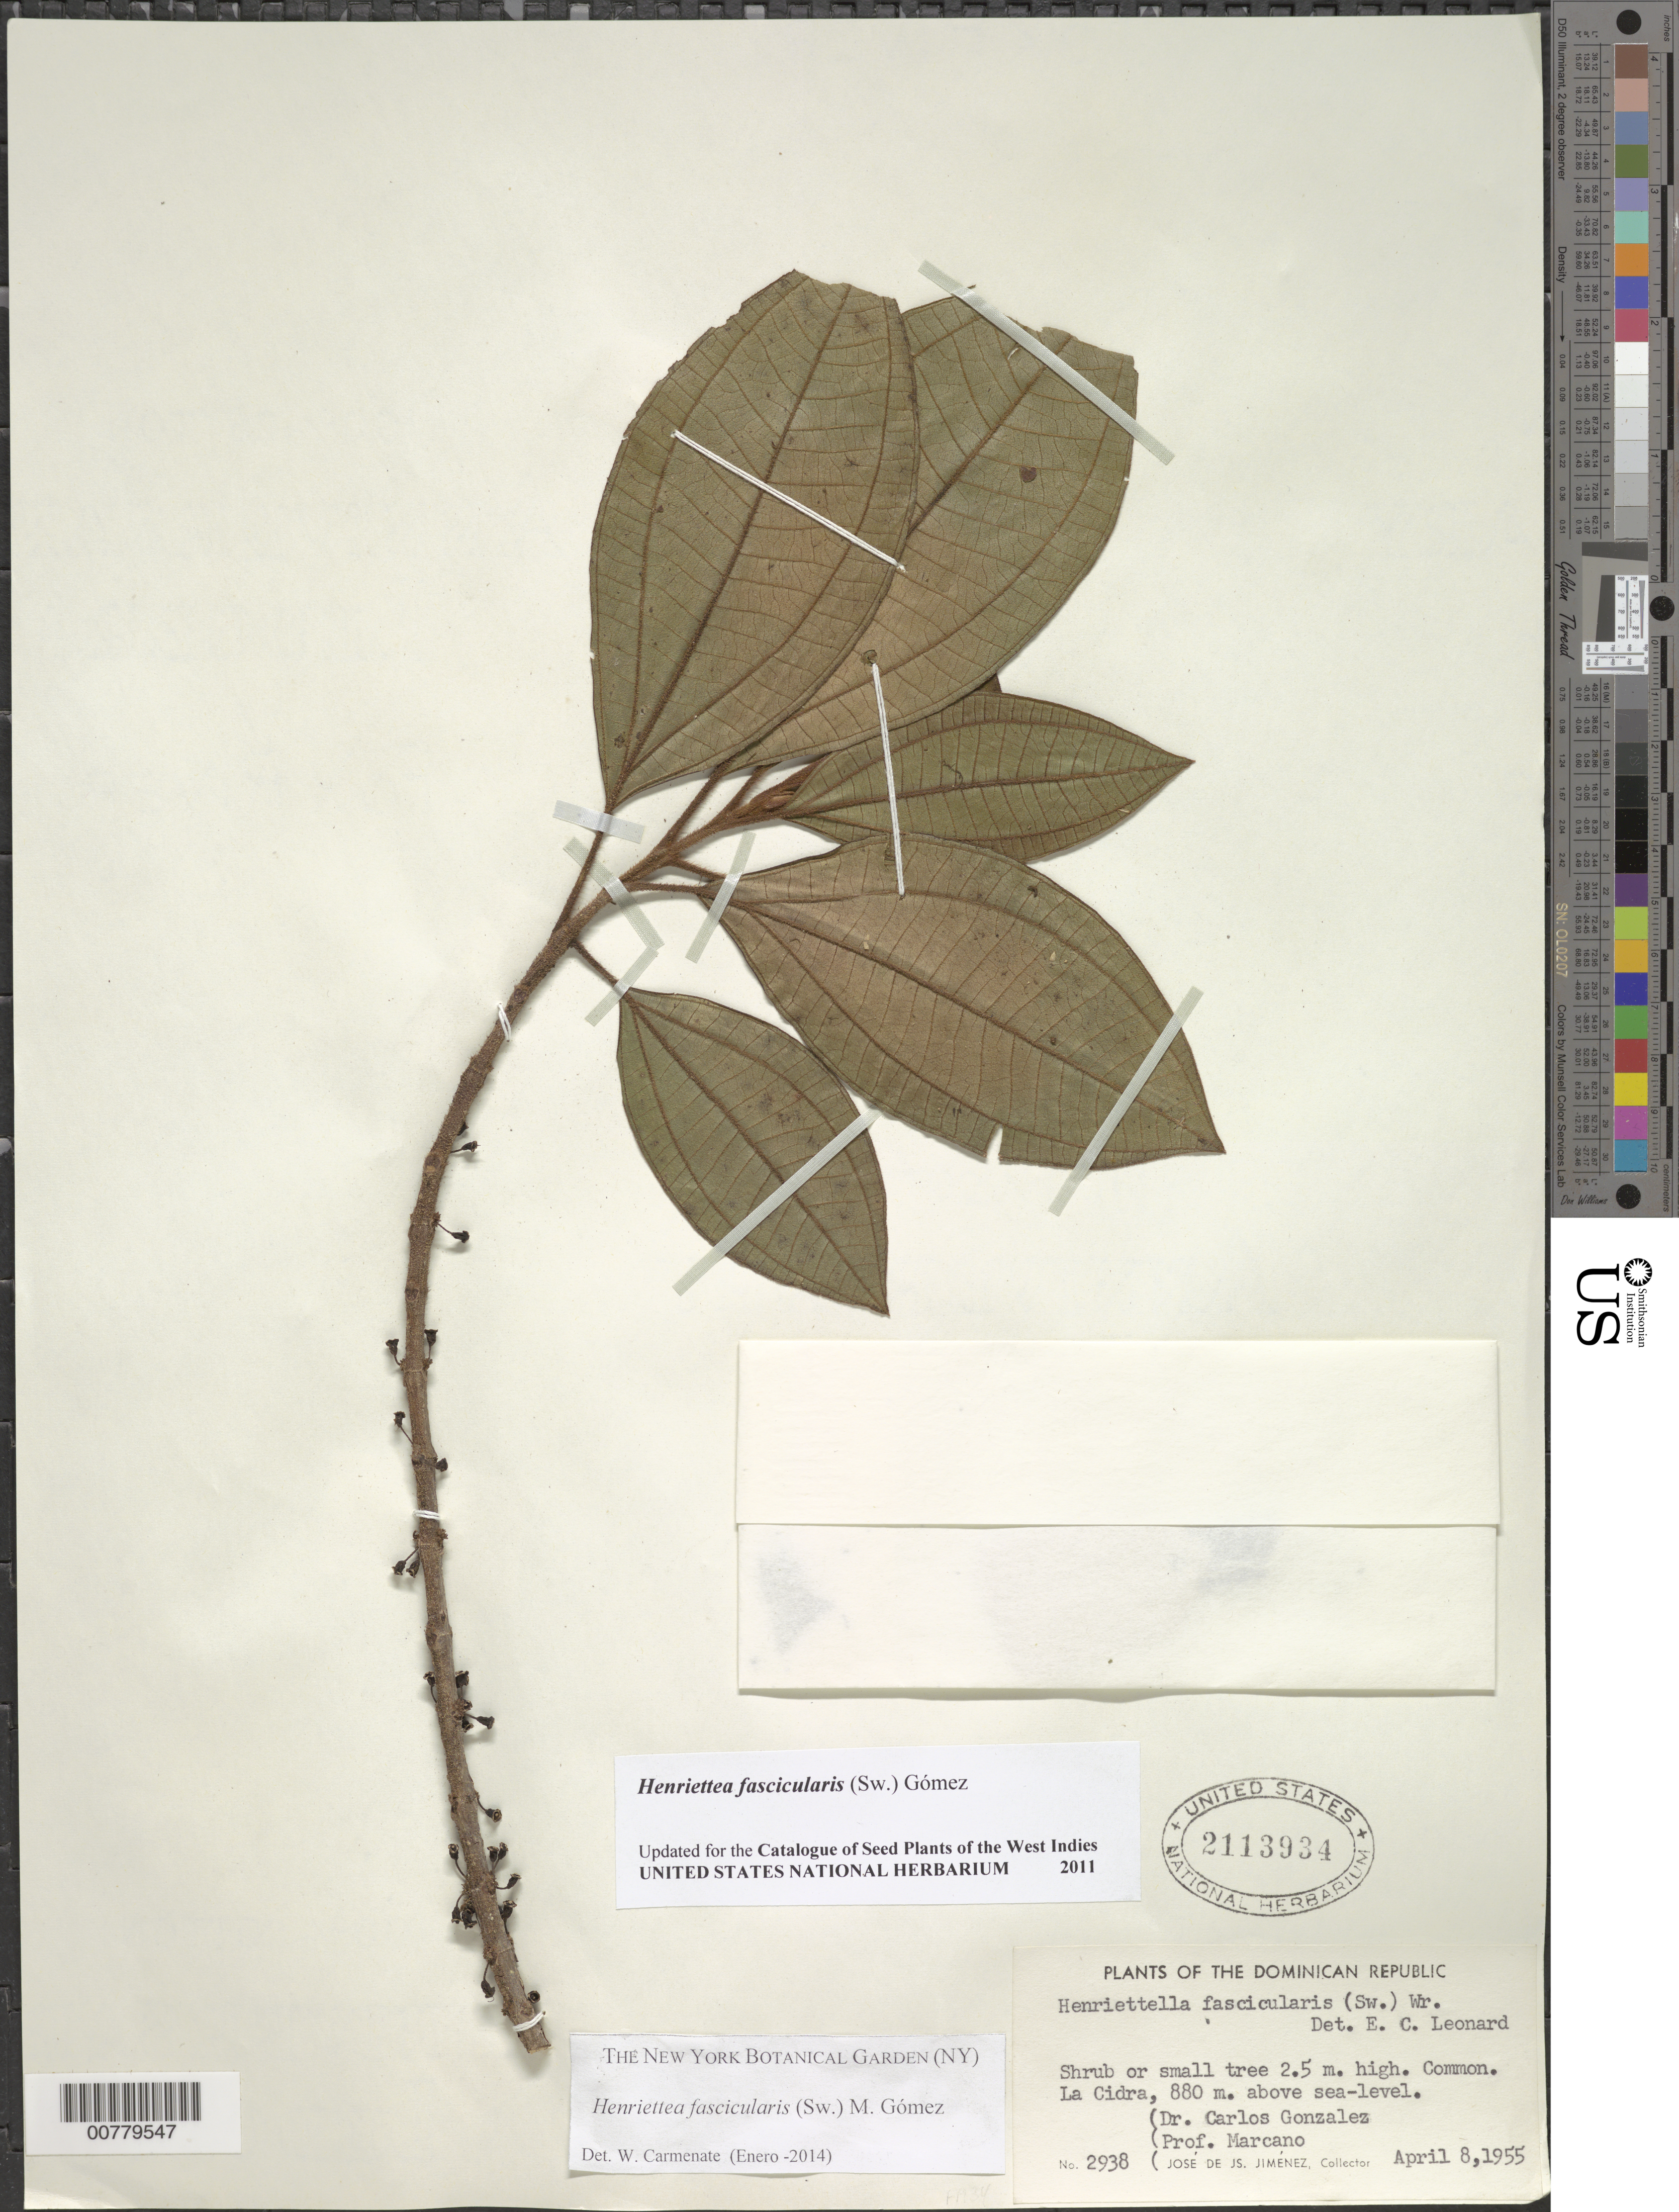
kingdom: Plantae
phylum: Tracheophyta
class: Magnoliopsida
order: Myrtales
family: Melastomataceae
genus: Henriettea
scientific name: Henriettea fascicularis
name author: (Sw.) M. Gómez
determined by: Carmenate, W.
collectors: J. J. Jiménez Almonte, E. J. Marcano F. & C. Gonzalez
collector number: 2938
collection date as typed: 08 Apr 1955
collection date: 1955-04-08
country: Dominican Republic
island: Hispaniola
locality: La Cidra.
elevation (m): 880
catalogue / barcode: US 2113934